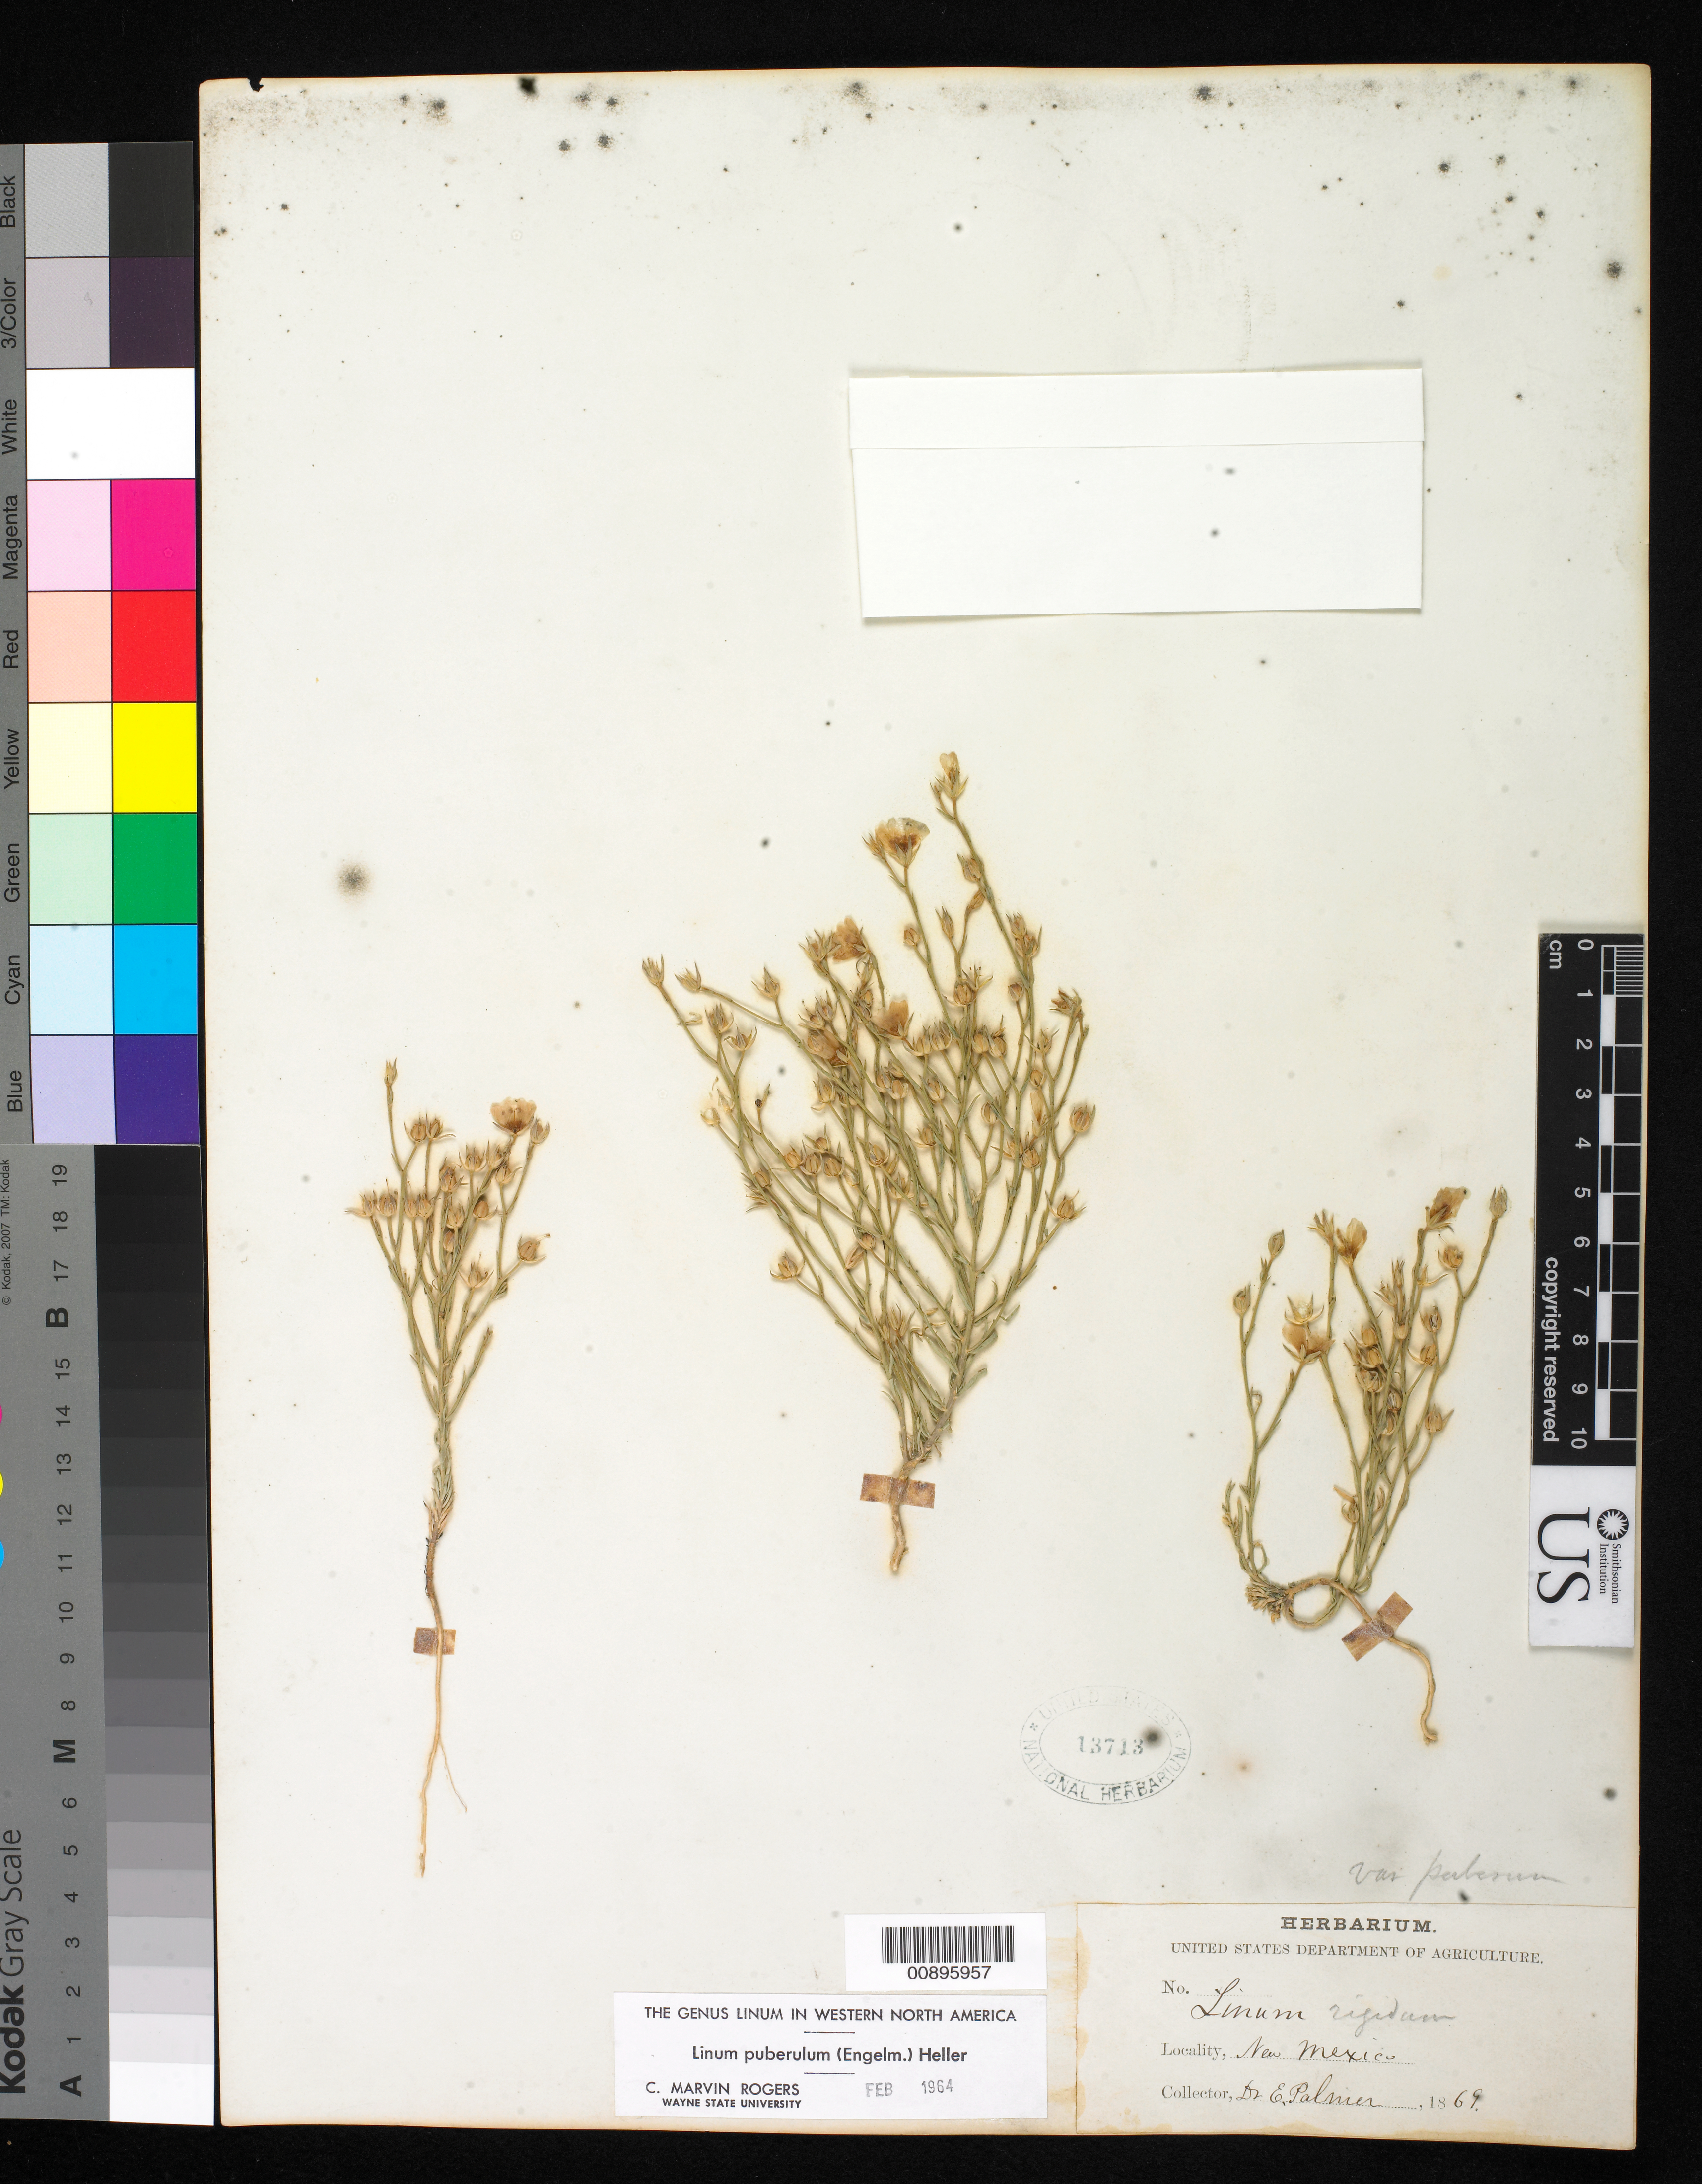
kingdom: Plantae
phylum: Tracheophyta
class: Magnoliopsida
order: Malpighiales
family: Linaceae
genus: Linum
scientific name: Linum puberulum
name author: (Engelm.) A. Heller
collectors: E. Palmer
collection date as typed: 1869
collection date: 1869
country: United States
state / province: New Mexico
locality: New Mexico.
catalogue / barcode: US 13713